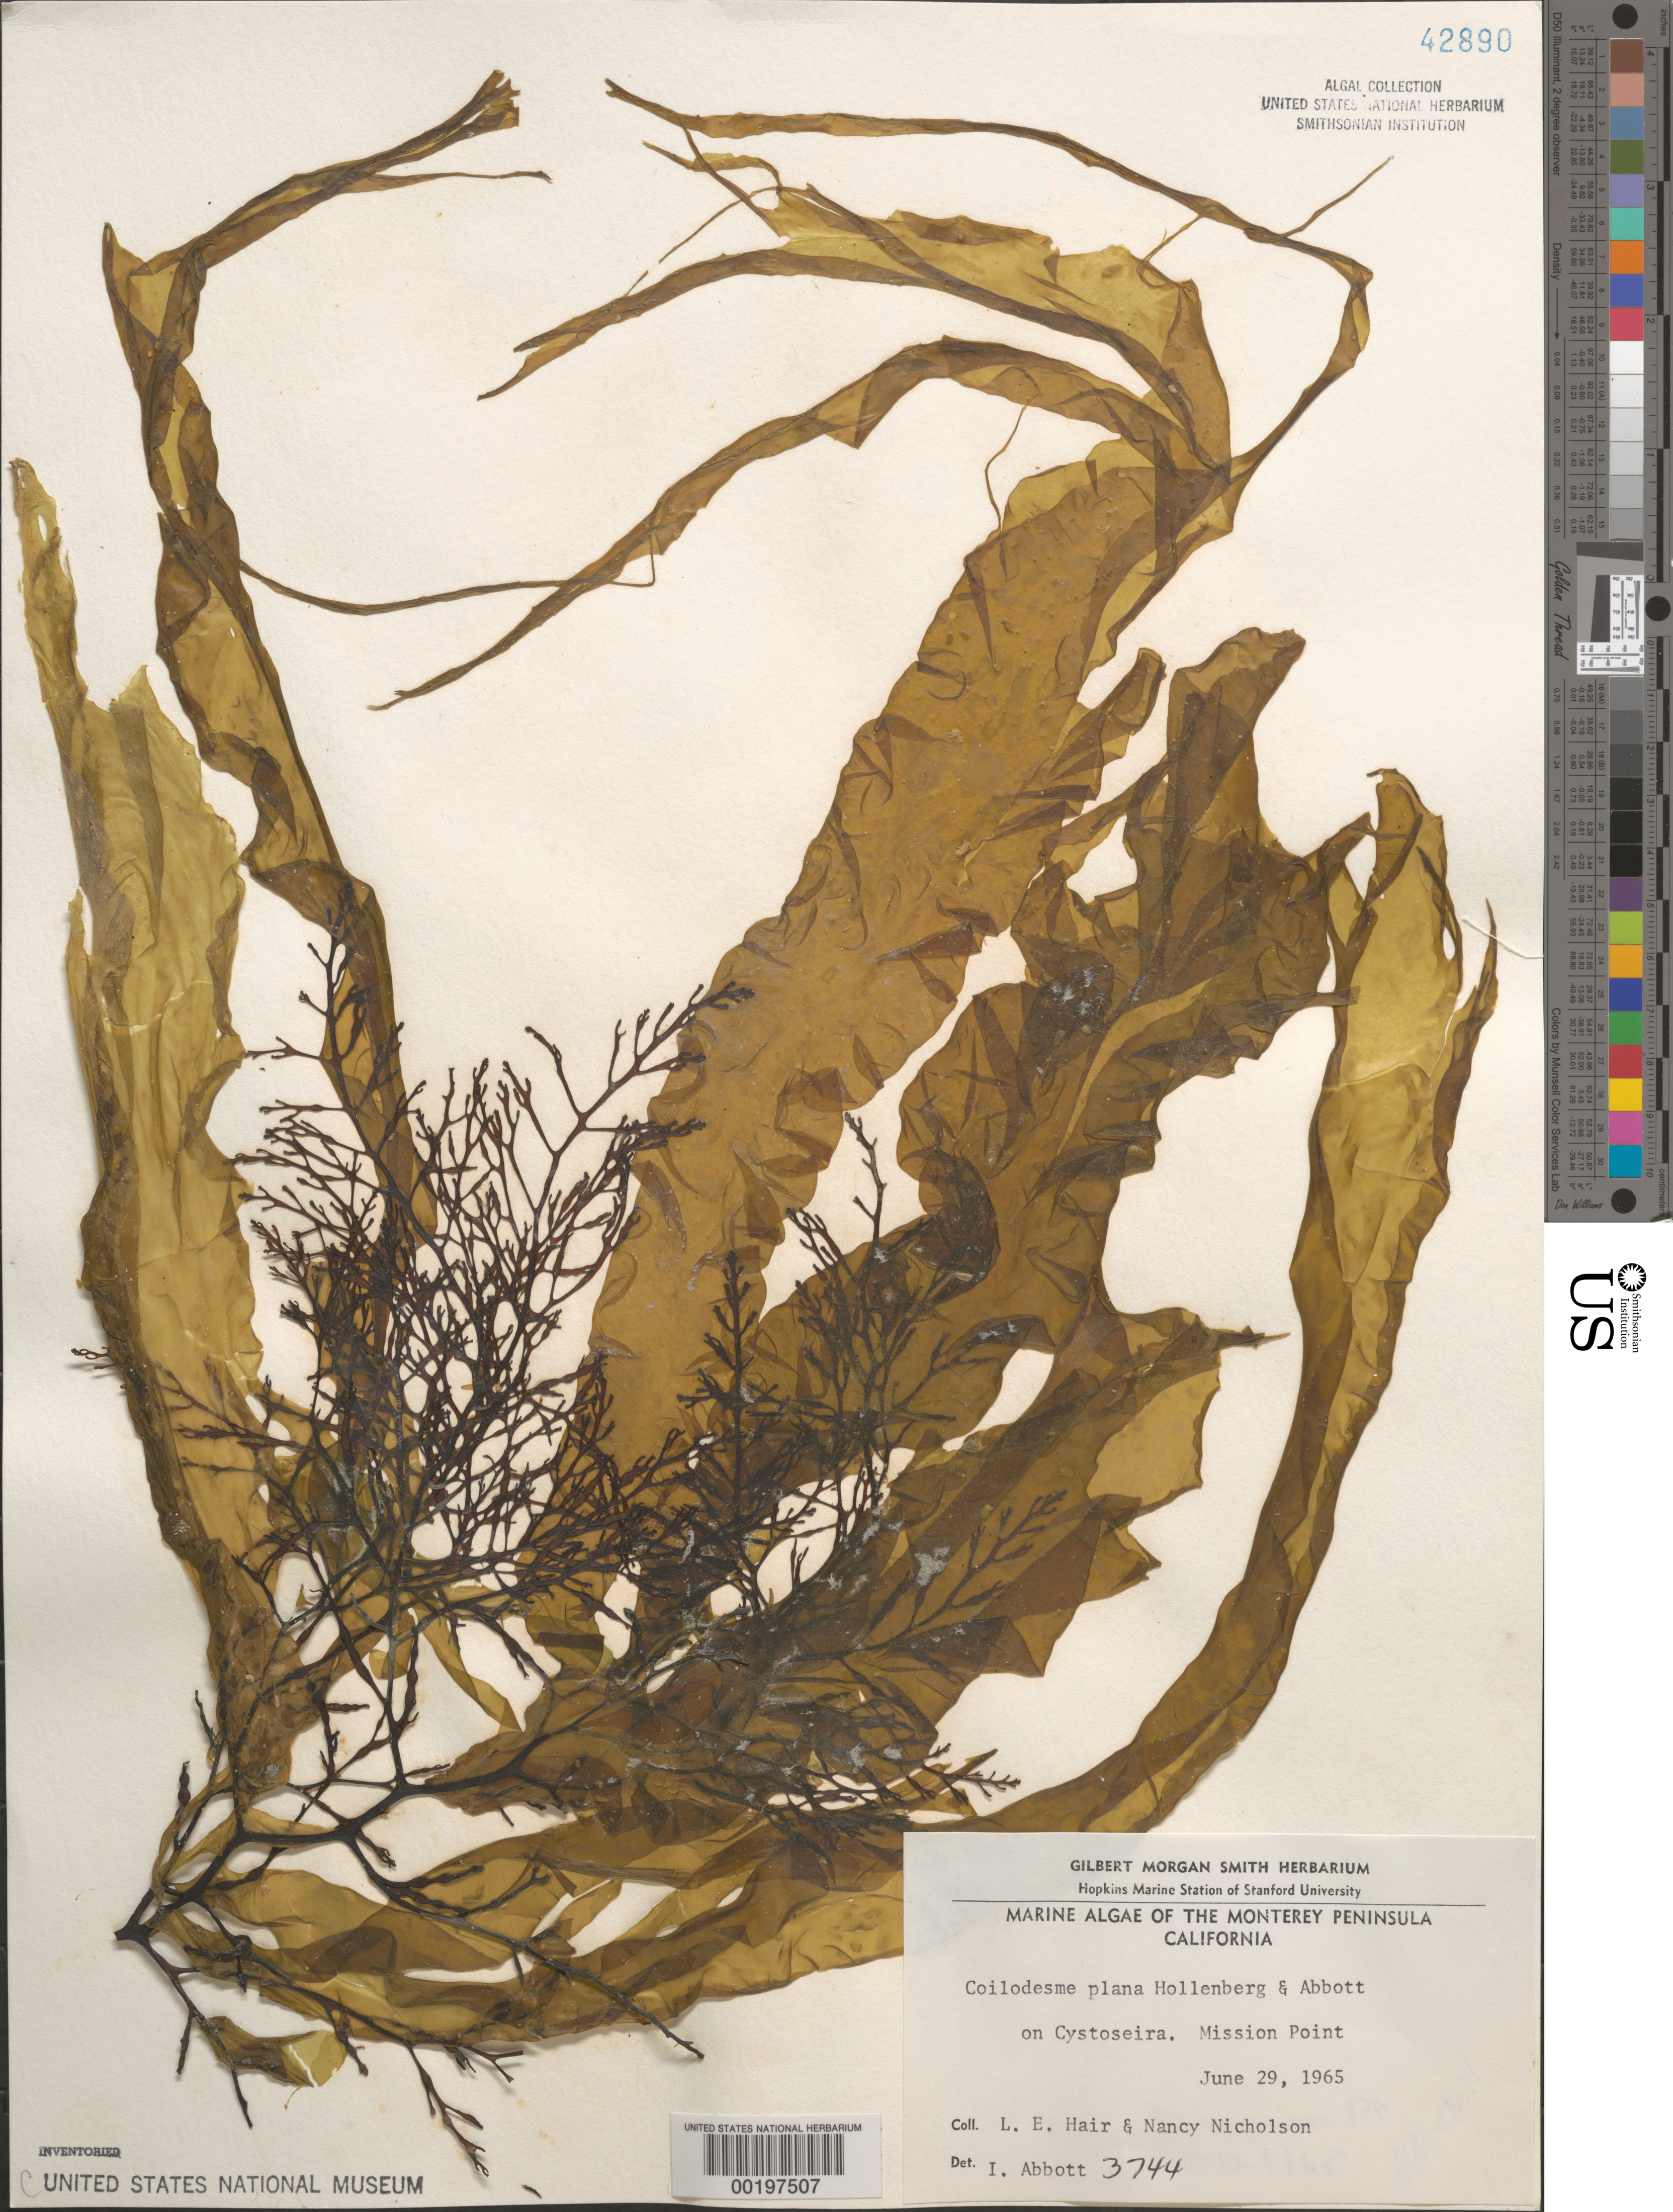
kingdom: Chromista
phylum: Ochrophyta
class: Phaeophyceae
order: Ectocarpales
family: Chordariaceae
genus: Coilodesme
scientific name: Coilodesme plana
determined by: Abbott, Isabella A.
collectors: L. Hair & N. Nicholson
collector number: IAA 3744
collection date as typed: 29 Jun 1965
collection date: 1965-06-29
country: United States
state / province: California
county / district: Monterey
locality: Mission Point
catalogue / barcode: US 42890